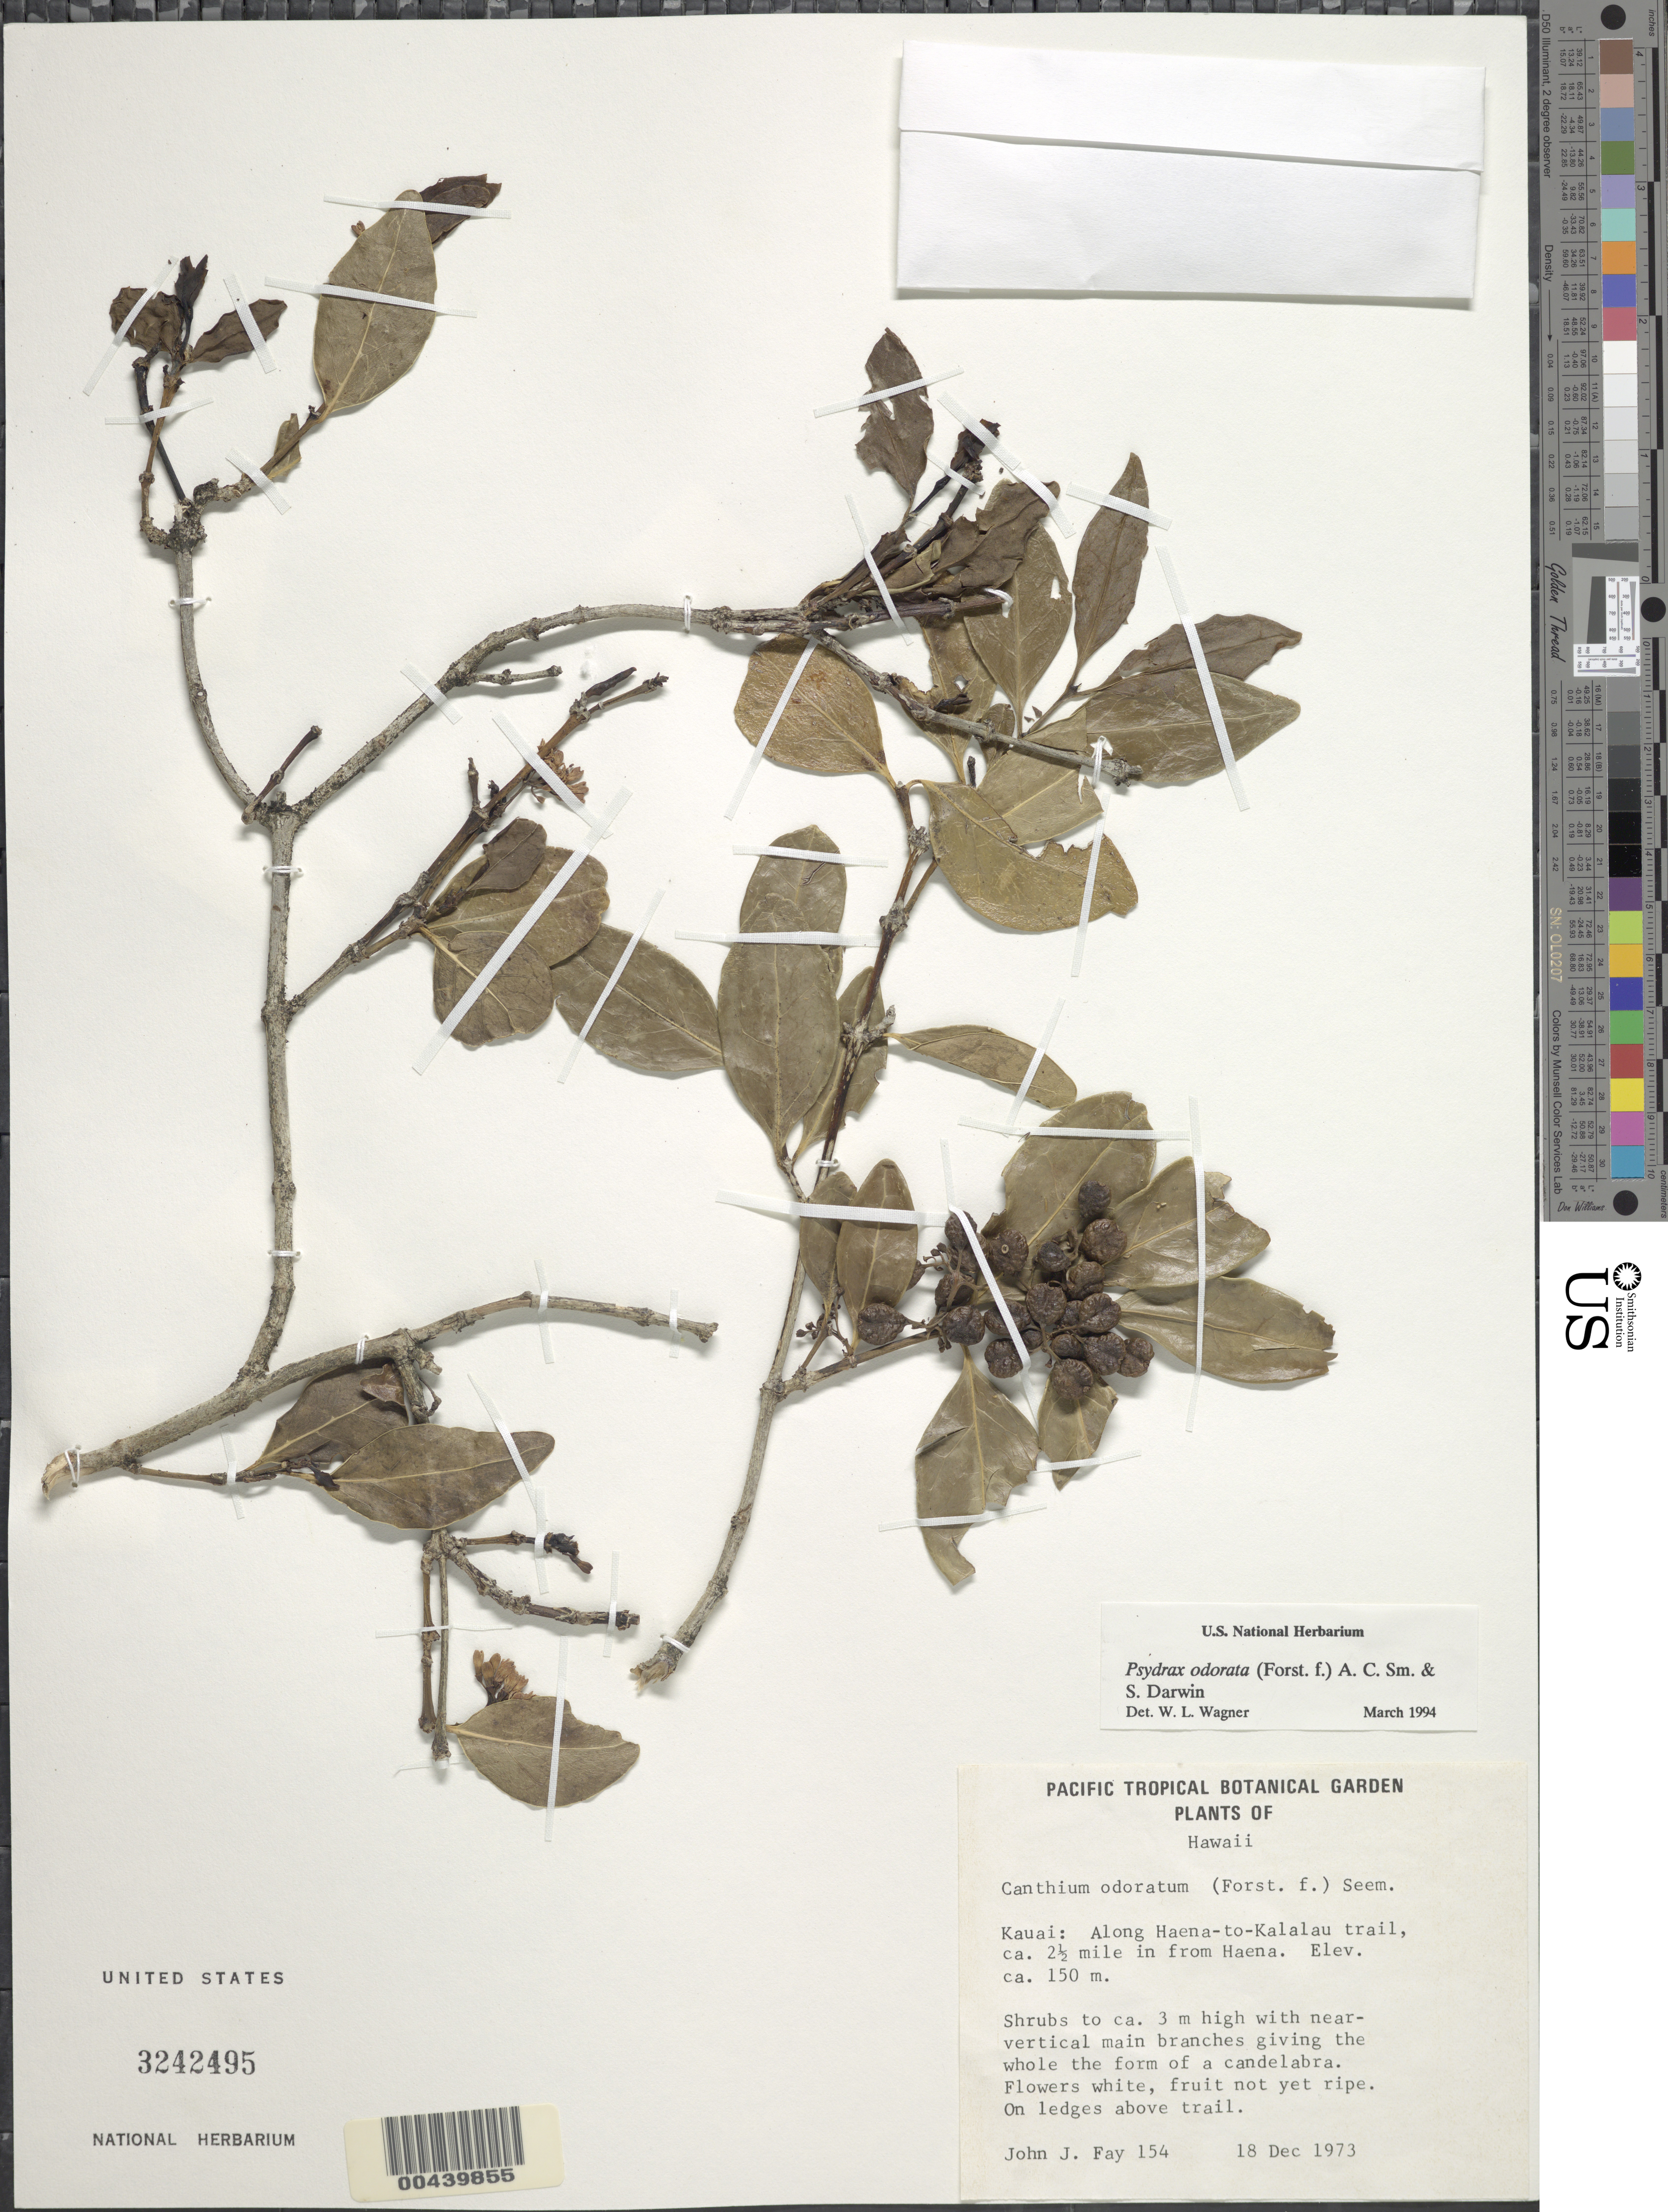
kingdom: Plantae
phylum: Tracheophyta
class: Magnoliopsida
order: Gentianales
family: Rubiaceae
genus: Psydrax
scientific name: Psydrax odorata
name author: (G. Forst.) A.C. Sm. & S.P. Darwin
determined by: Wagner, W. L., (BOT), Smithsonian Institution - National Museum of Natural History (UNITED STATES)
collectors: J. J. Fay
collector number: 154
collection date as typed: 18 Dec 1973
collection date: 1973-12-18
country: United States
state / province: Hawaii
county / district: Kauai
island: Kaua'i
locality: Along Haena-to-Kalalau Trail, ca. 2.5 mi in from Haena.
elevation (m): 150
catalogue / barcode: US 3242495